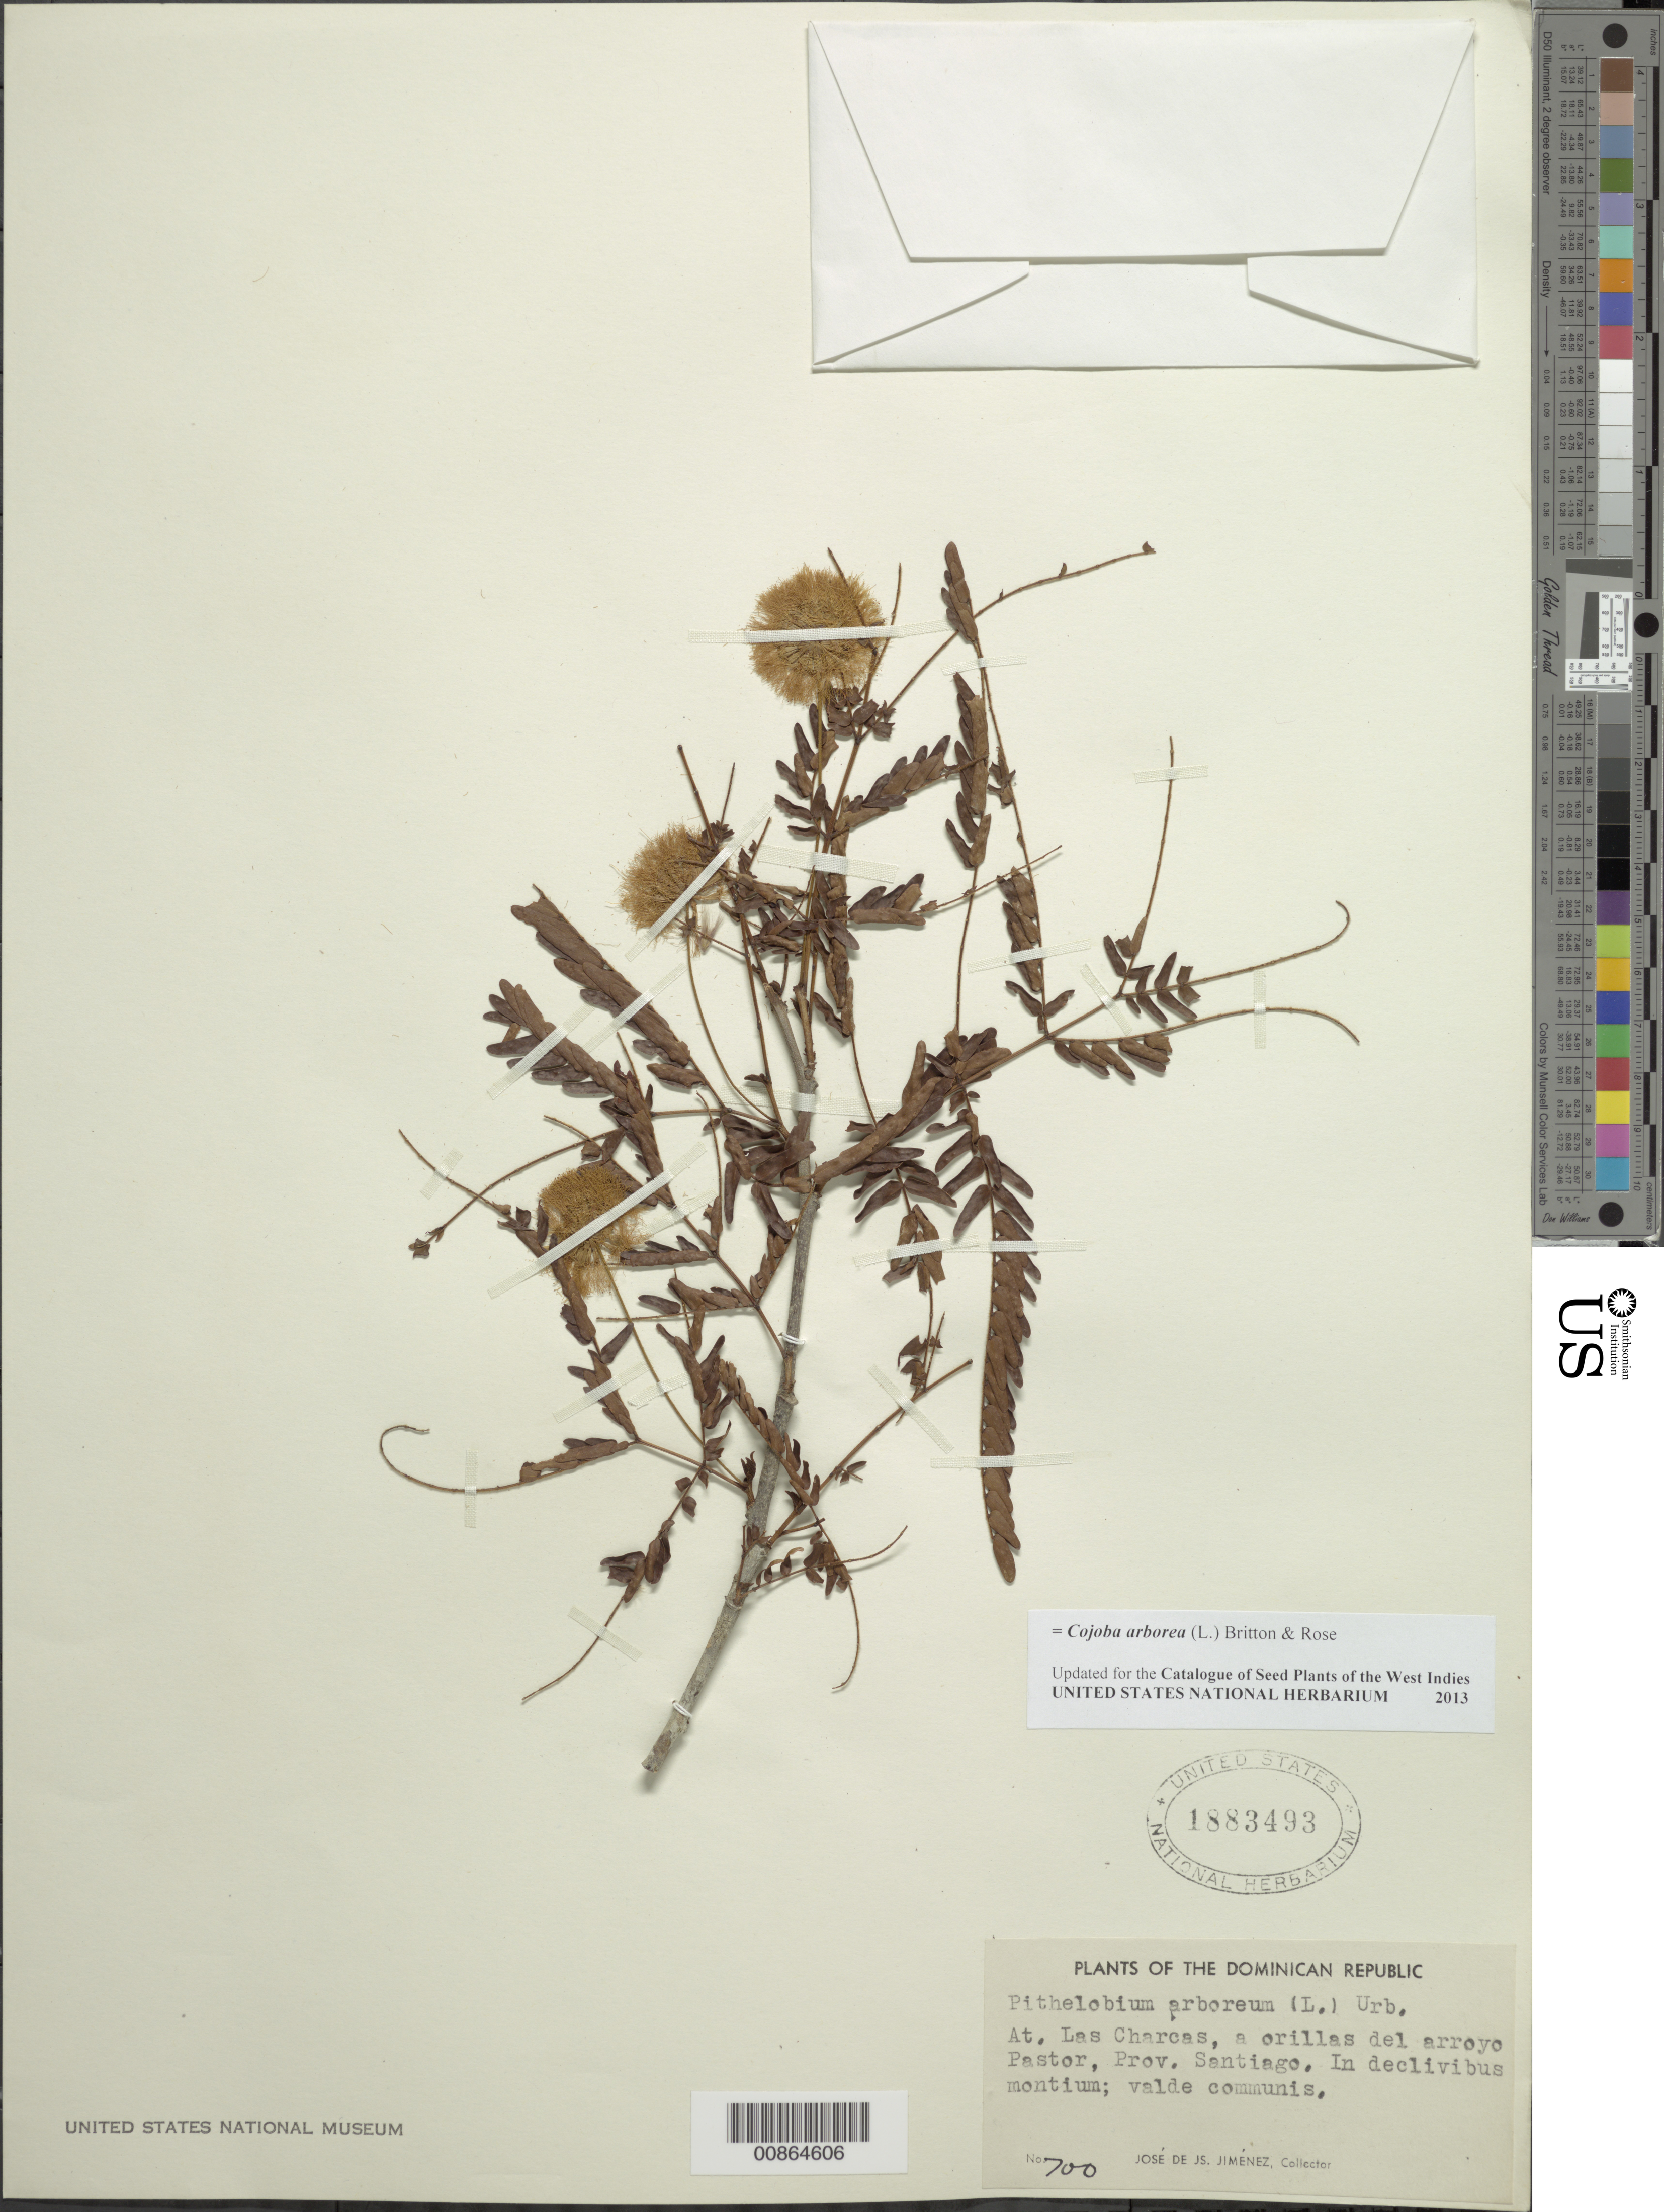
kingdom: Plantae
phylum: Tracheophyta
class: Magnoliopsida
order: Fabales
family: Fabaceae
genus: Cojoba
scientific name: Cojoba arborea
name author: (L.) Britton & Rose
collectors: J. J. Jiménez Almonte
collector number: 700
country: Dominican Republic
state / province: Santiago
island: Hispaniola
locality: Las Charcas, a orillas del arroyo Pastor.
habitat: In declivibus montium.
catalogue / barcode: US 1883493